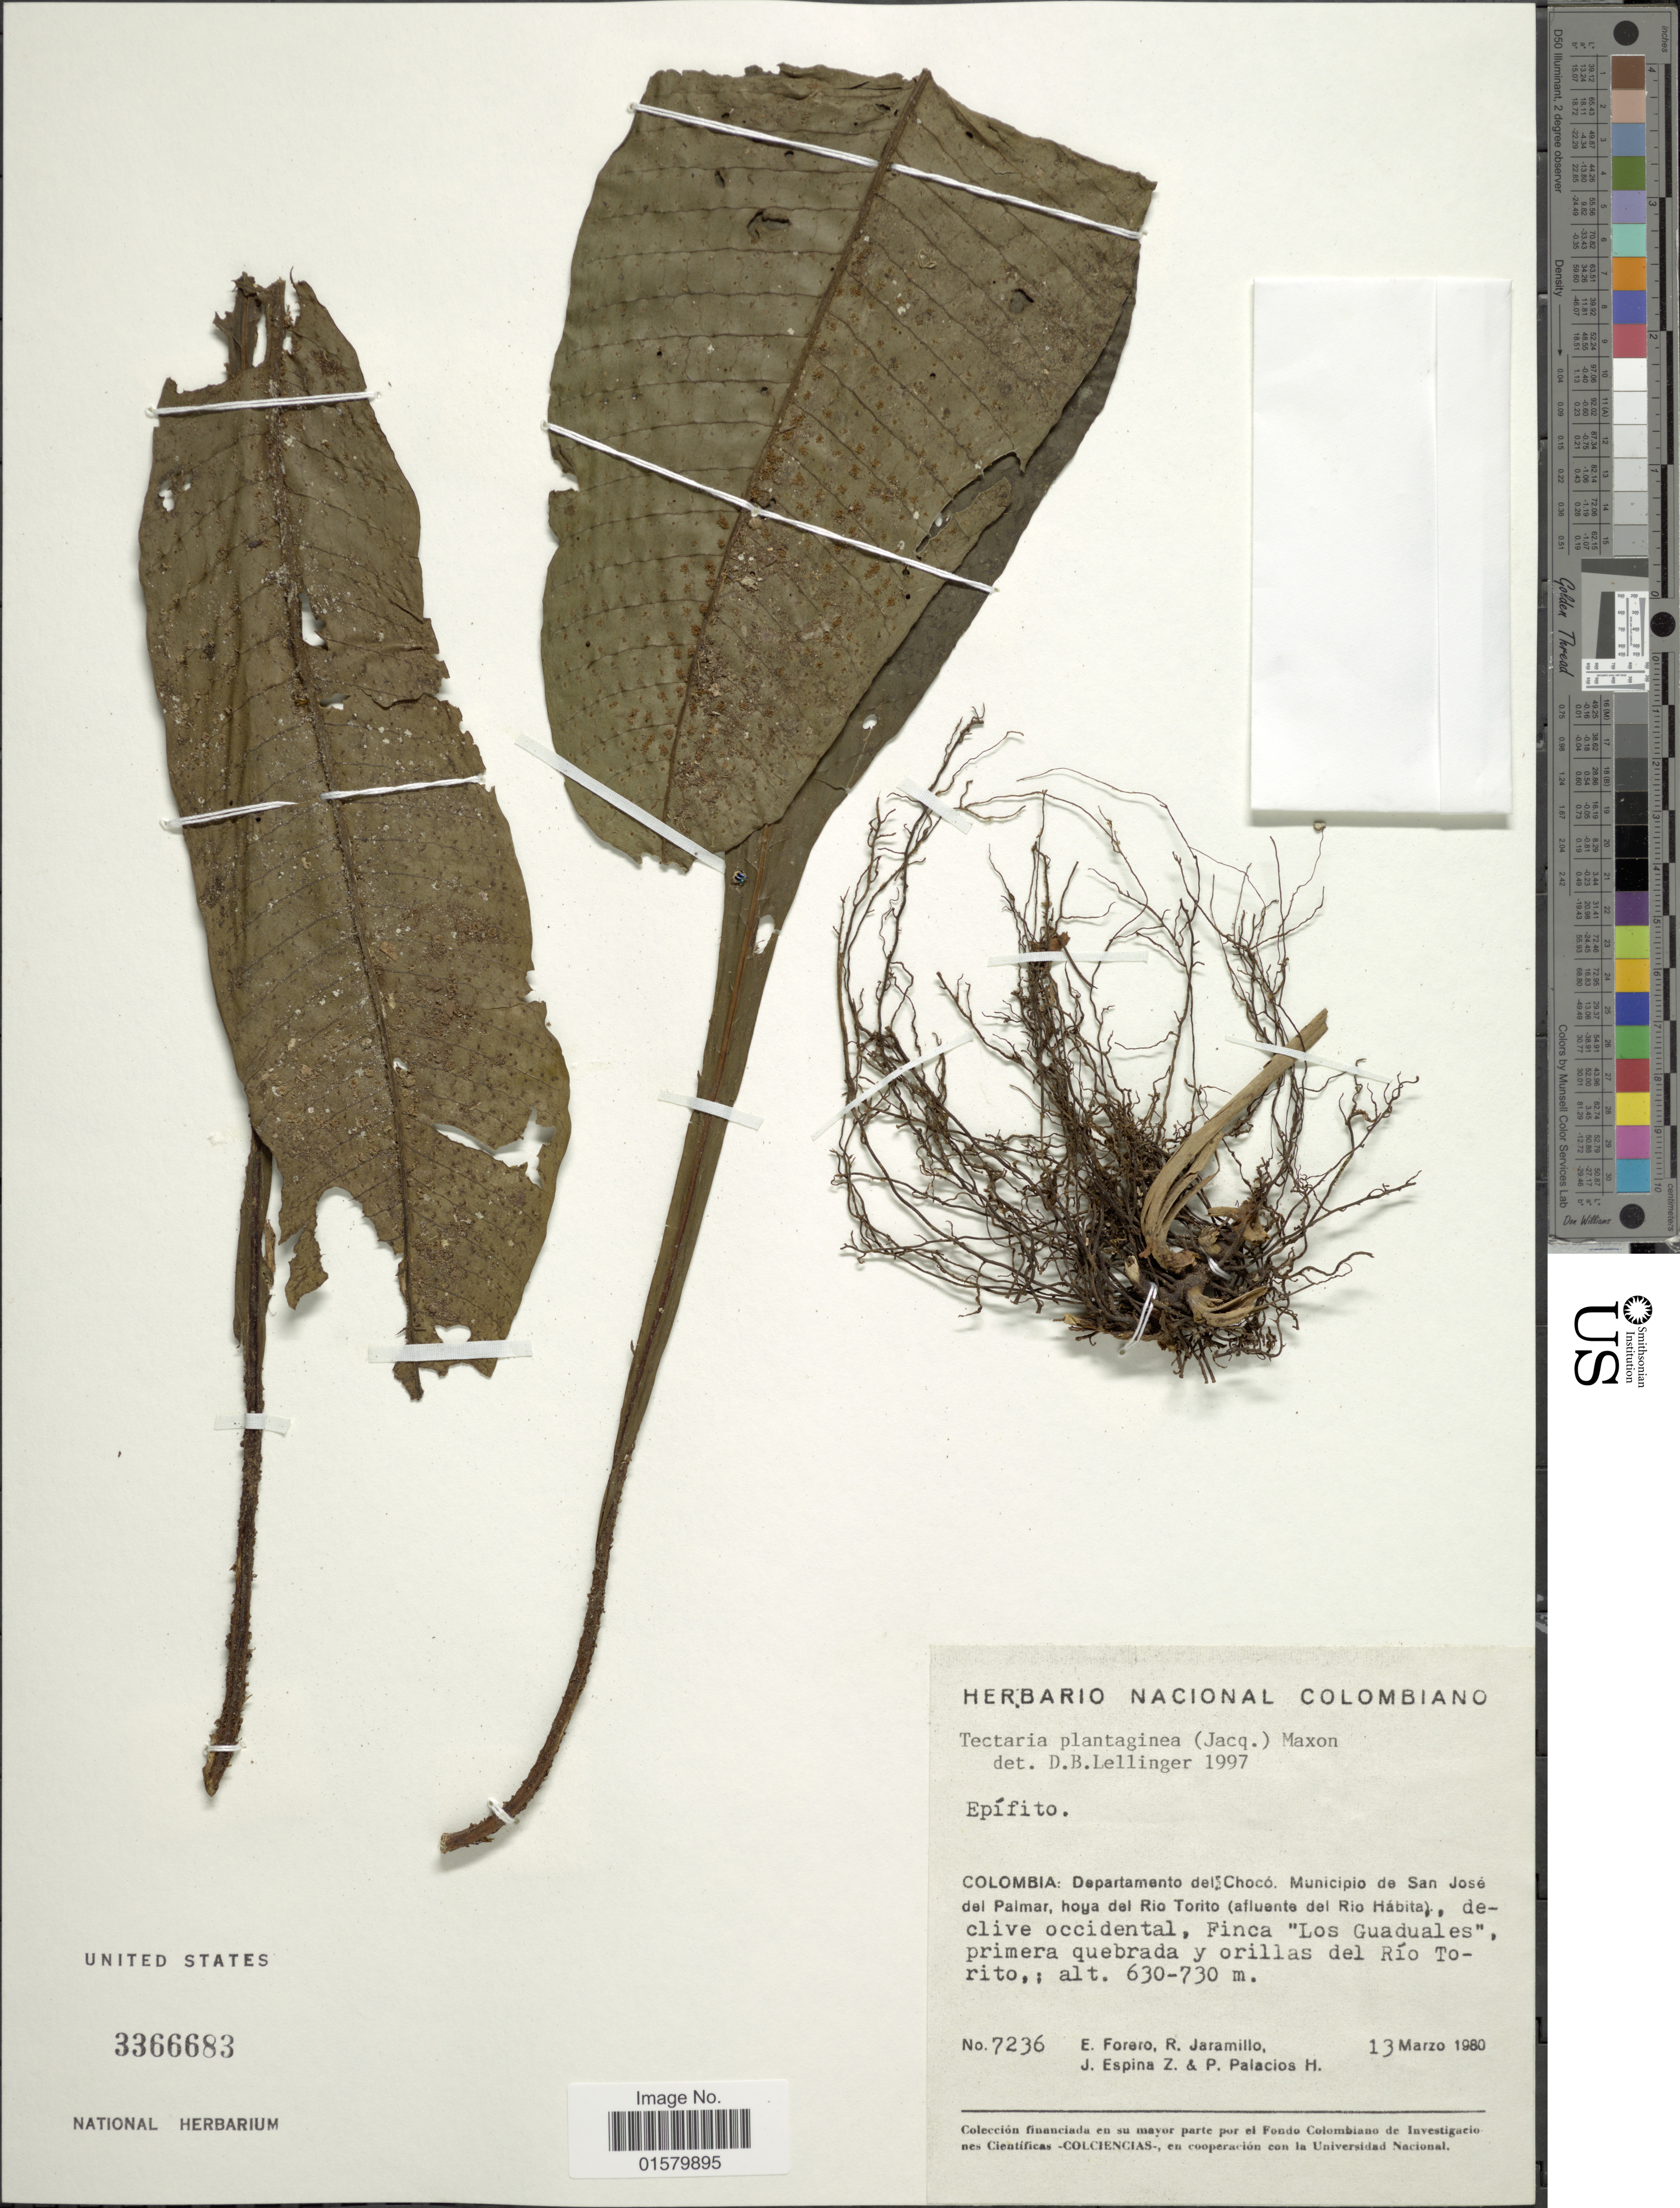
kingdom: Plantae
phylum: Tracheophyta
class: Polypodiopsida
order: Polypodiales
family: Tectariaceae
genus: Tectaria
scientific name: Tectaria plantaginea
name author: (Jacq.) Maxon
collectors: E. Forero, R. Jaramillo M., J. Espina Z. & P. Palacios H.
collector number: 7236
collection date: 1980-03-13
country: Colombia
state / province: Chocó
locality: Colombia: Departamento del Choco, Municipio de San Jose del Palmar, hoya del Rio Torito (afluente del Rio Habita), declive occidental, Finca Los Guadales, primera quebrada y orillas del Rio Torito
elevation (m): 630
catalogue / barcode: US 3366683